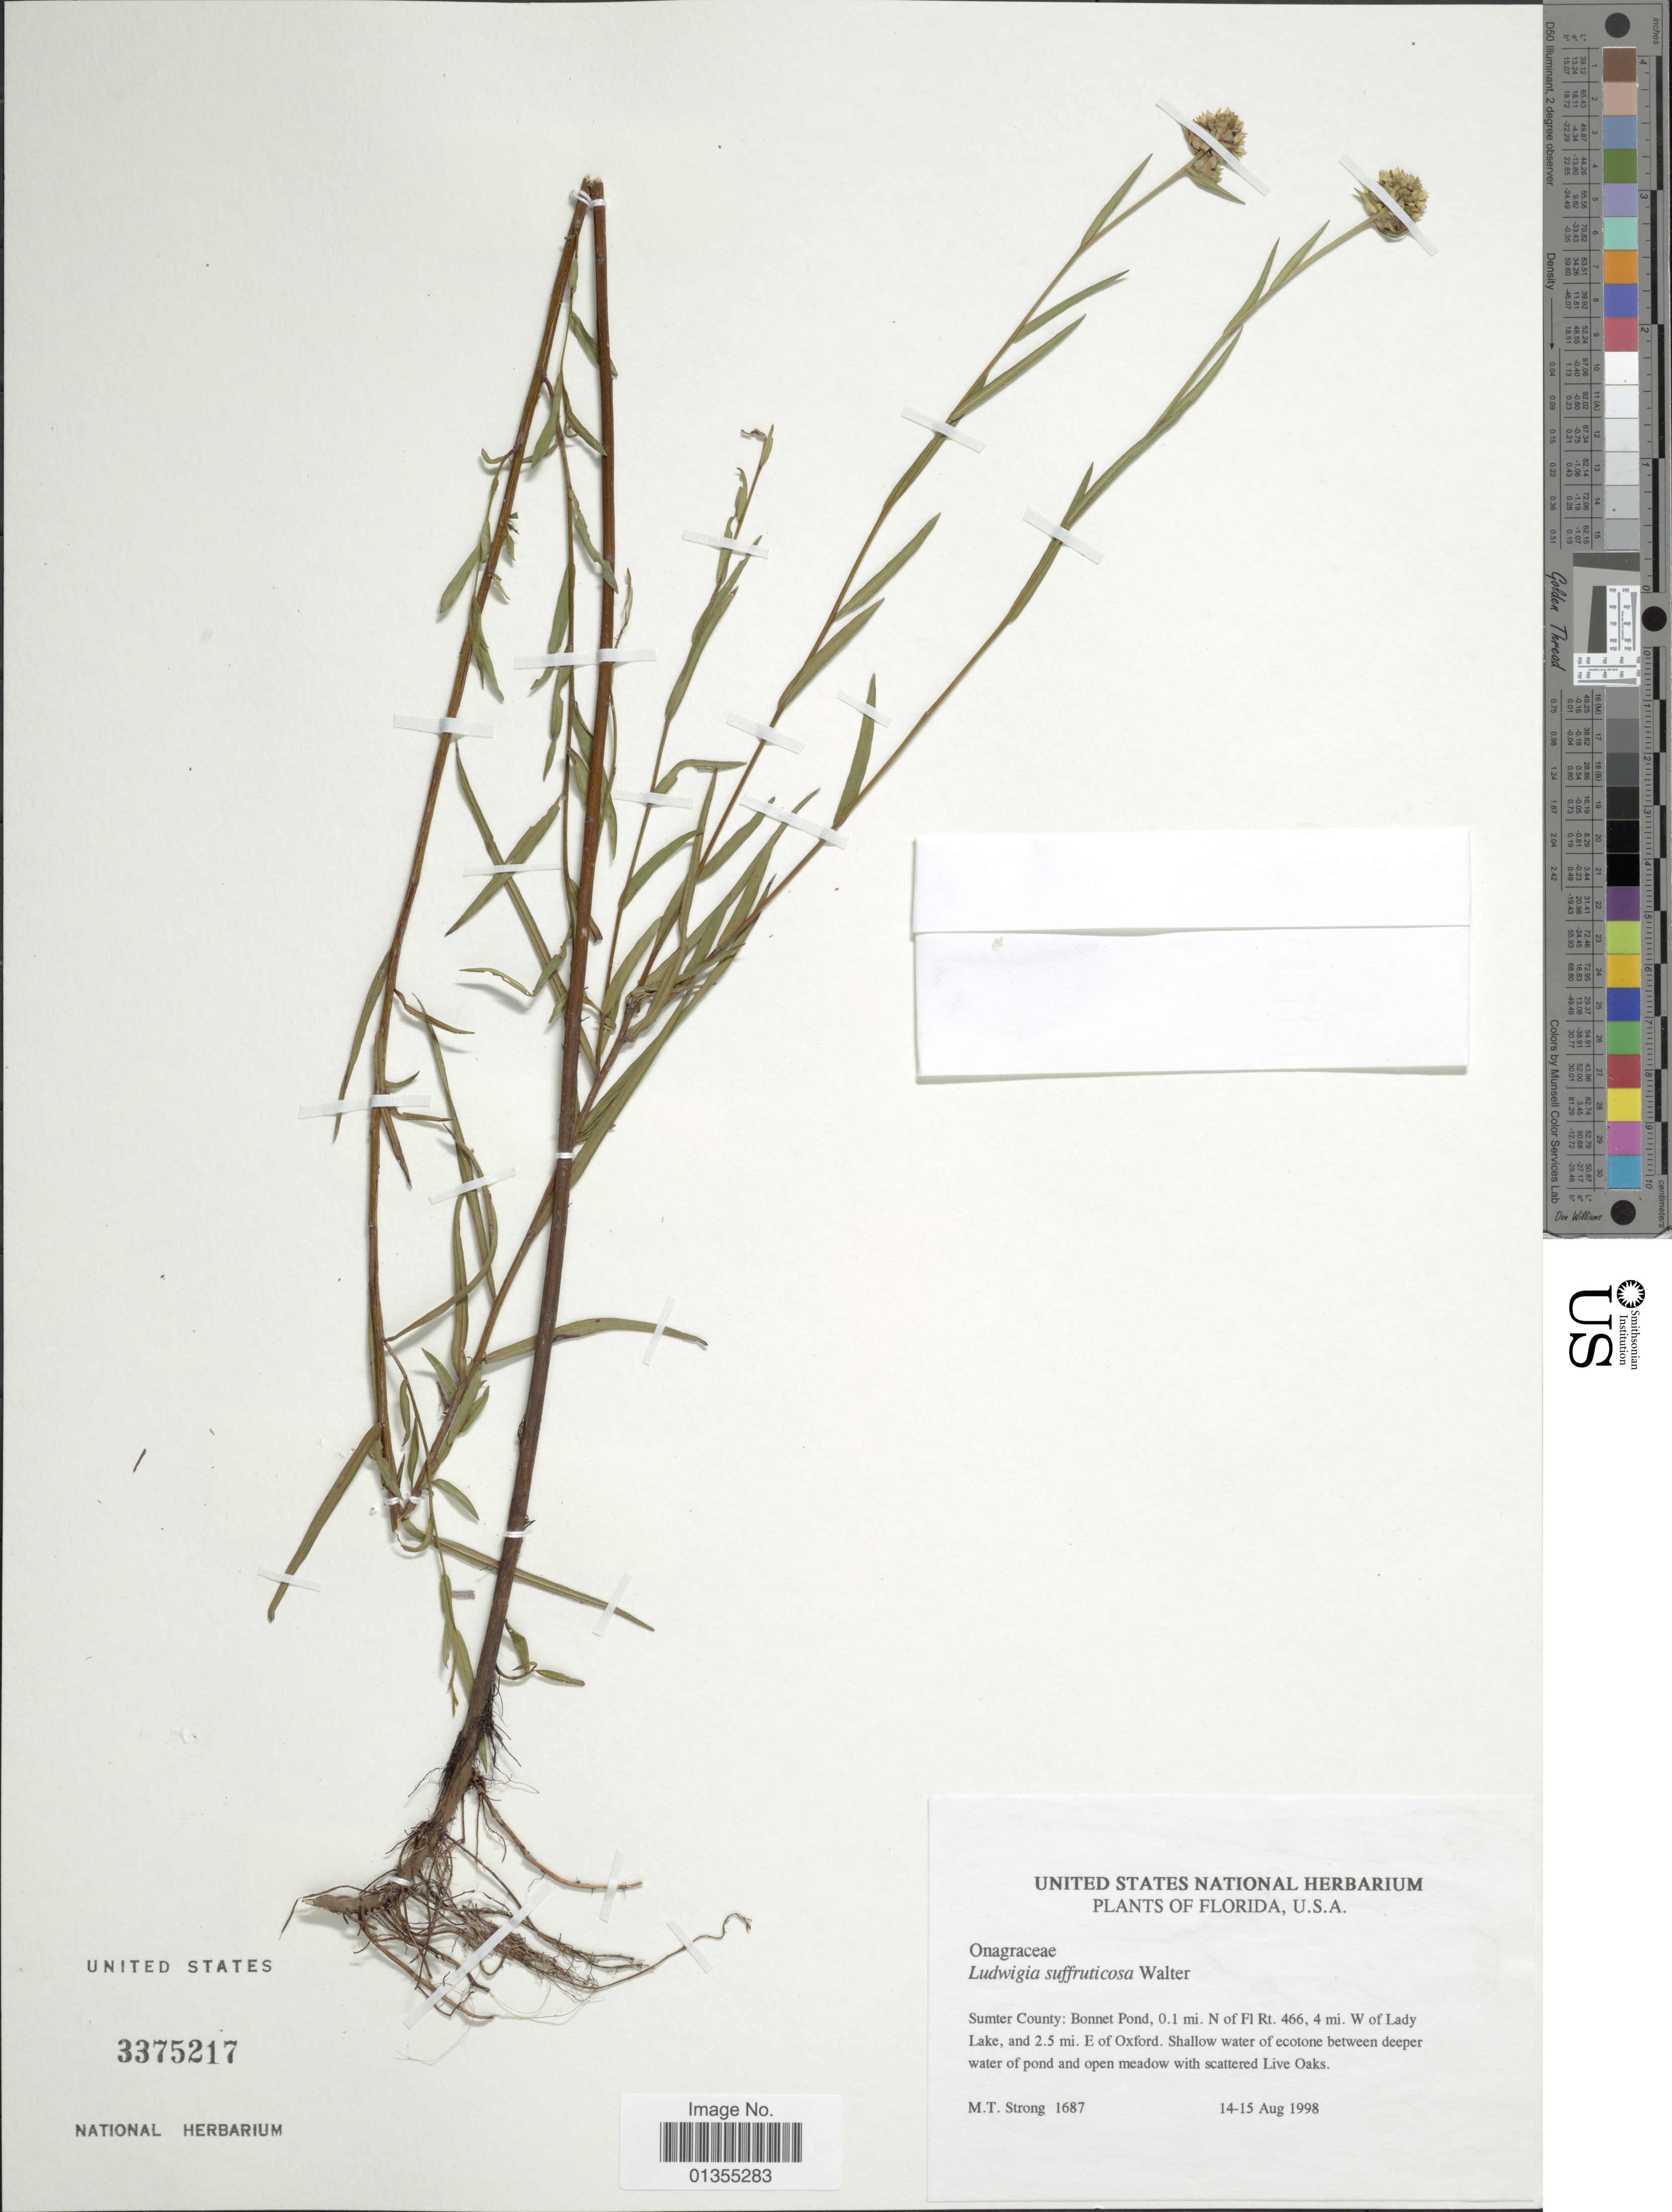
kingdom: Plantae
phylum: Tracheophyta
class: Magnoliopsida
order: Myrtales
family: Onagraceae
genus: Ludwigia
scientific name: Ludwigia suffruticosa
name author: Walter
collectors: M. T. Strong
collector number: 1687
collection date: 1998-08-14/1998-08-15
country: United States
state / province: Florida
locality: Sumter County: Bonnet Ponf, 0.1 mi. N of Fl Rt. 466, 4 mi. W of Lady Lake, and 2.5 mi. E of Oxford.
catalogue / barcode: US 3375217